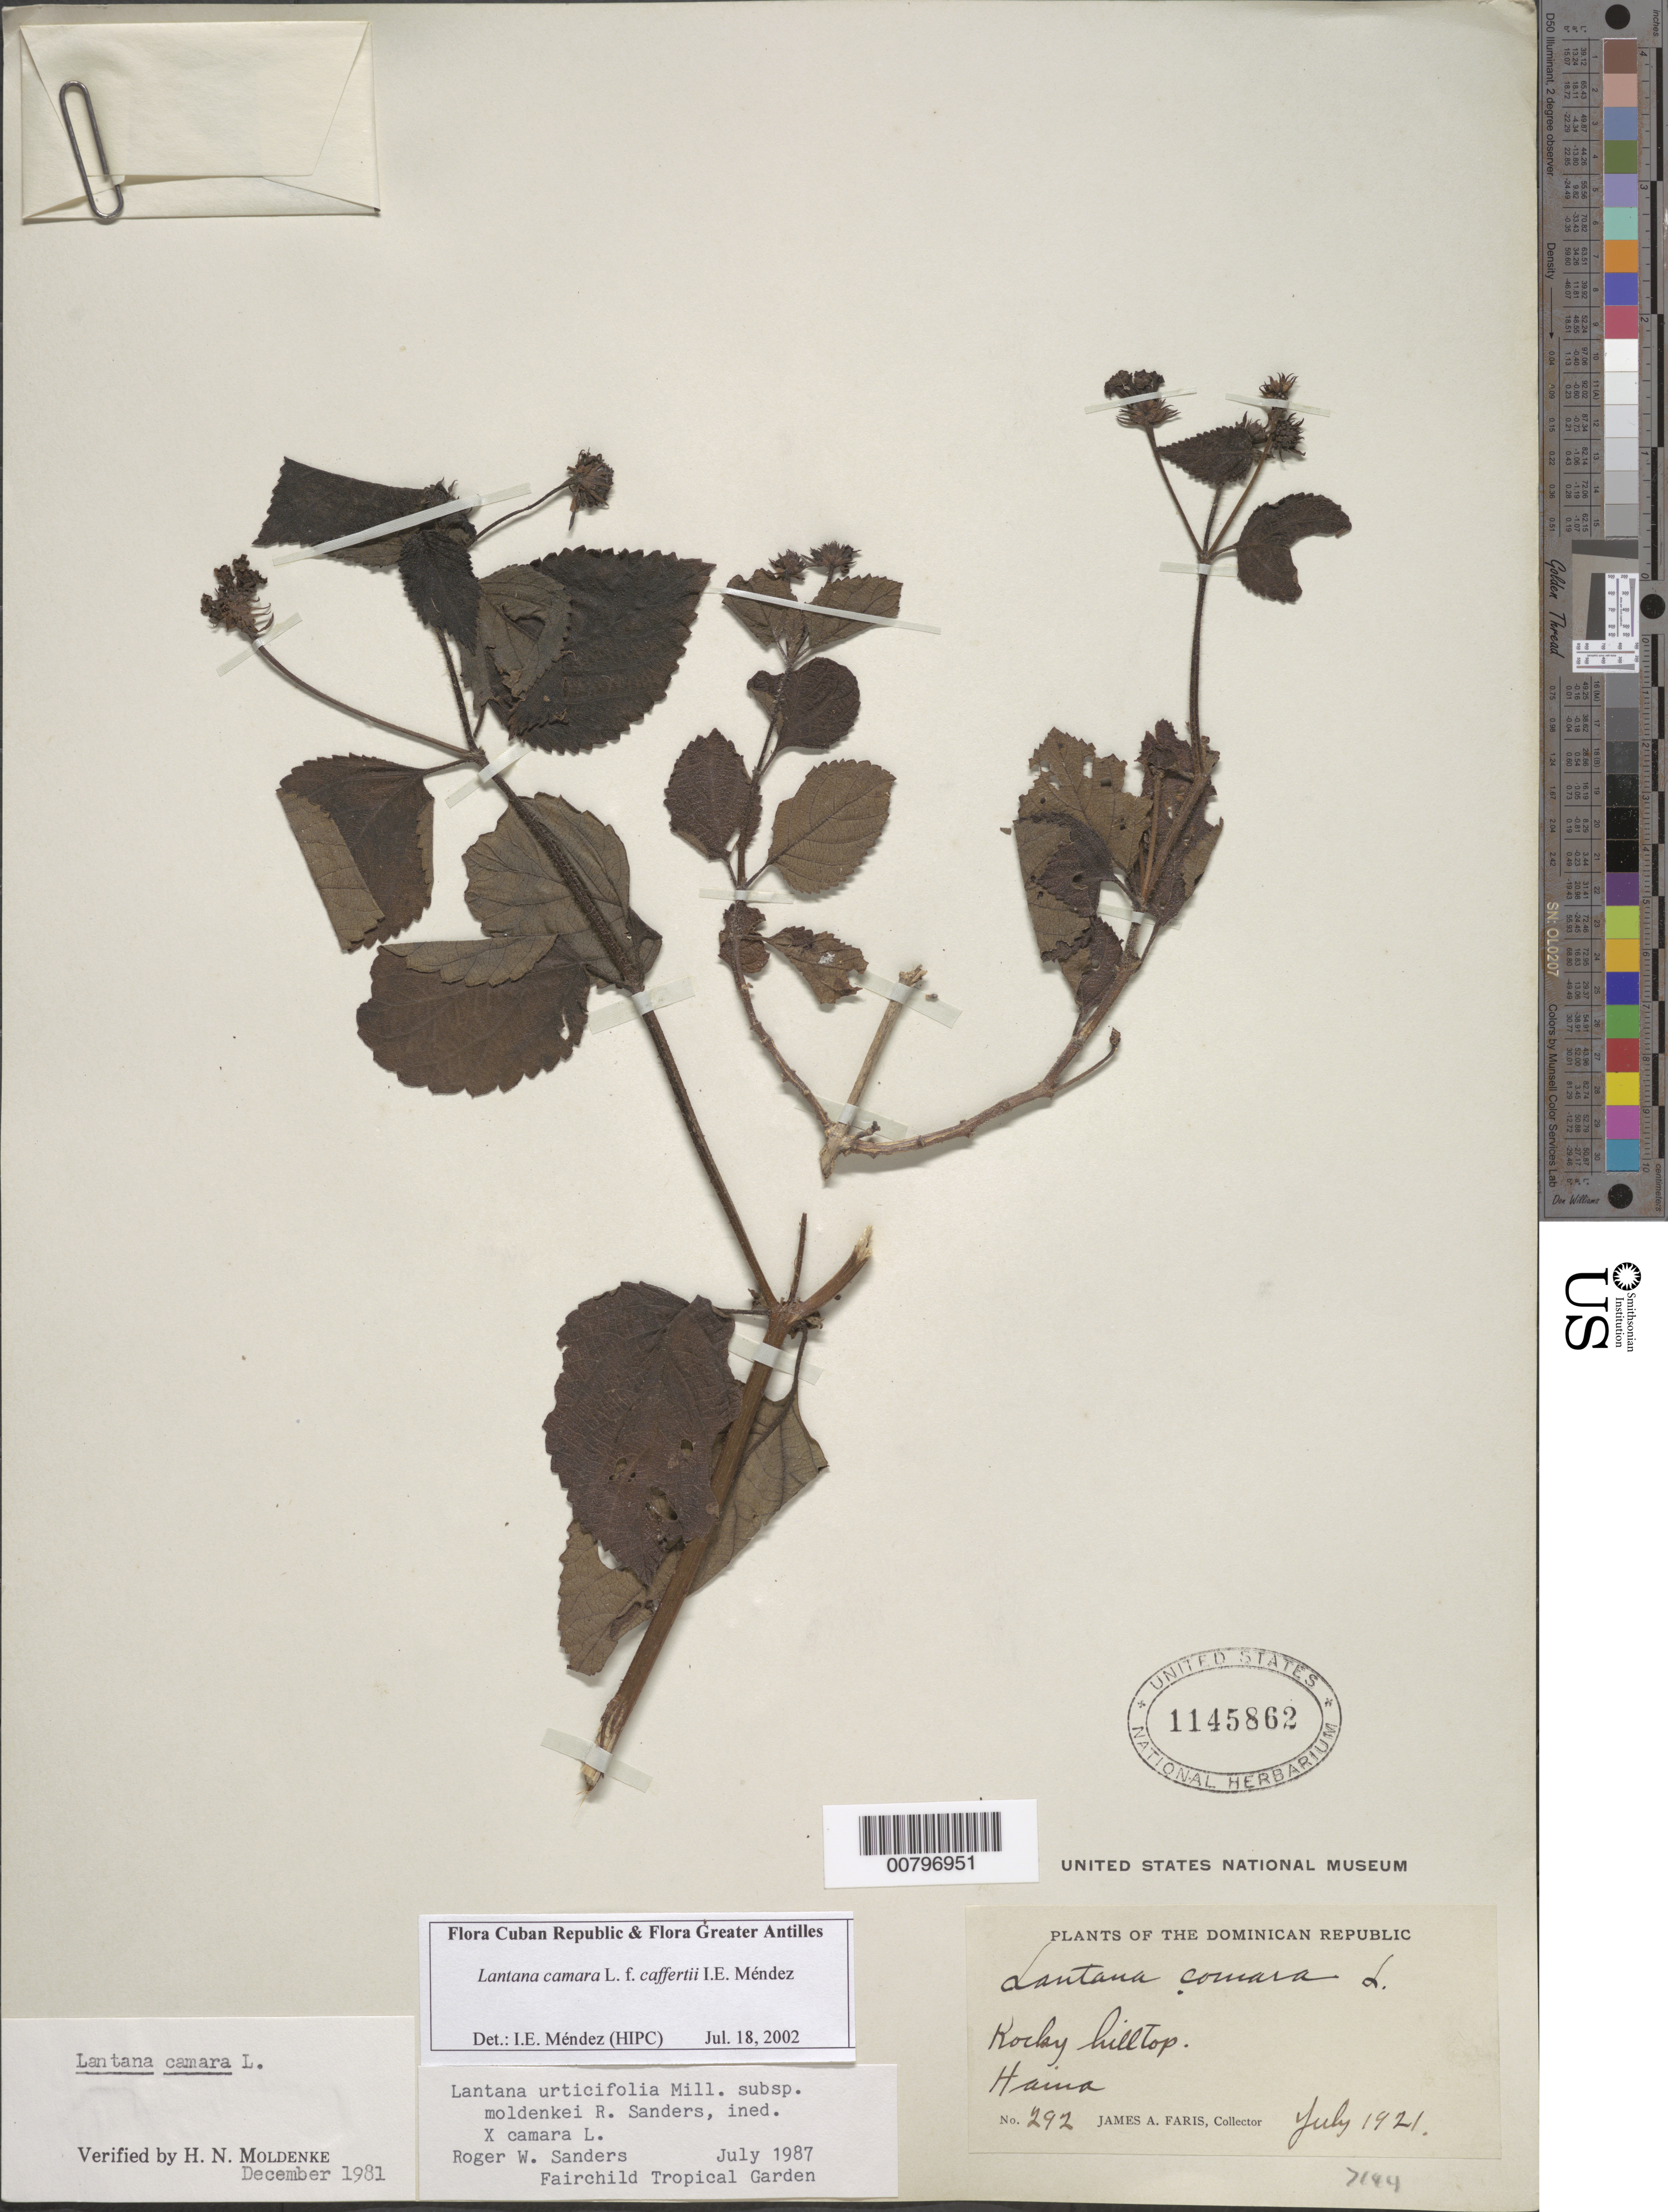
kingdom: Plantae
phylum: Tracheophyta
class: Magnoliopsida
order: Lamiales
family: Verbenaceae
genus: Lantana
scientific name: Lantana camara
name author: L.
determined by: Méndez, Isidro E., (HIPC)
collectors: J. Faris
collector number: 292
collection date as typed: Jul 1921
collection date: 1921-07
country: Dominican Republic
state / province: San Cristóbal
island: Hispaniola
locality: Haina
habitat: Rocky hilltop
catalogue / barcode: US 1145862